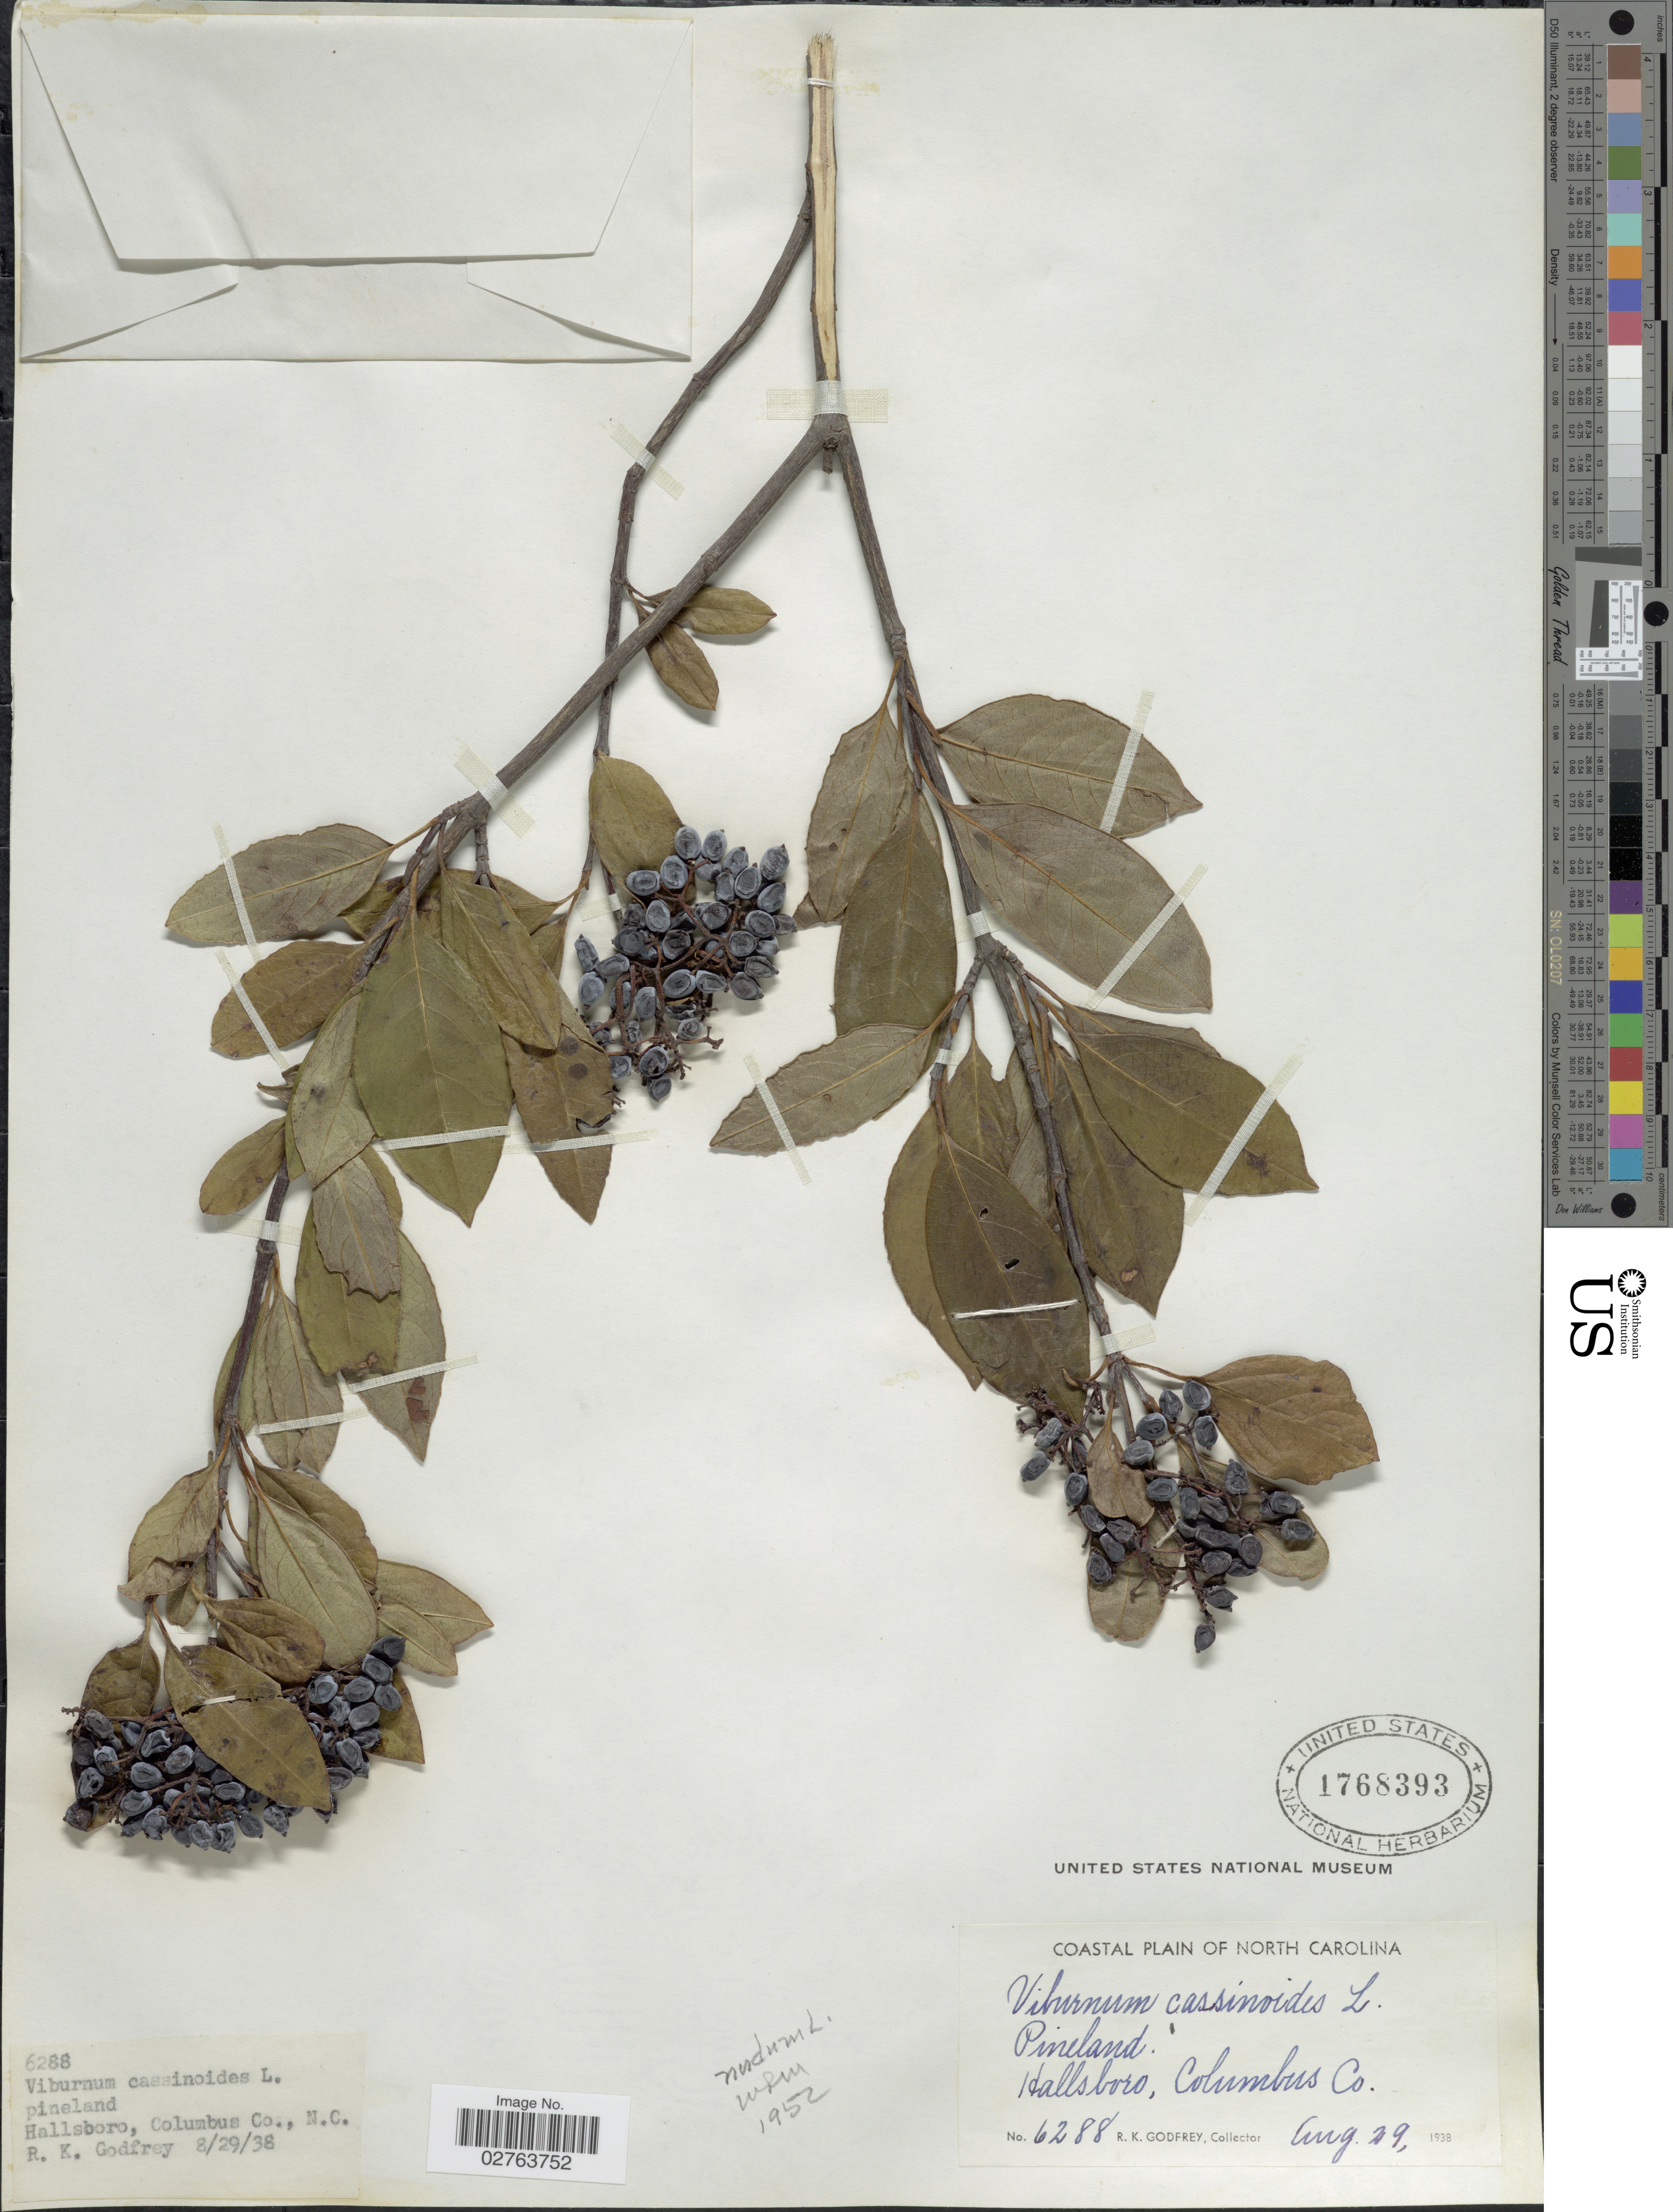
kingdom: Plantae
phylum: Tracheophyta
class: Magnoliopsida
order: Dipsacales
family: Viburnaceae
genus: Viburnum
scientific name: Viburnum nudum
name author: L.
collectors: R. K. Godfrey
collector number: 6288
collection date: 1938-08-29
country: United States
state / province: North Carolina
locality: Coastal Plain of North Carolina. Hallsboro, Columbus Co.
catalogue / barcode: US 1768393